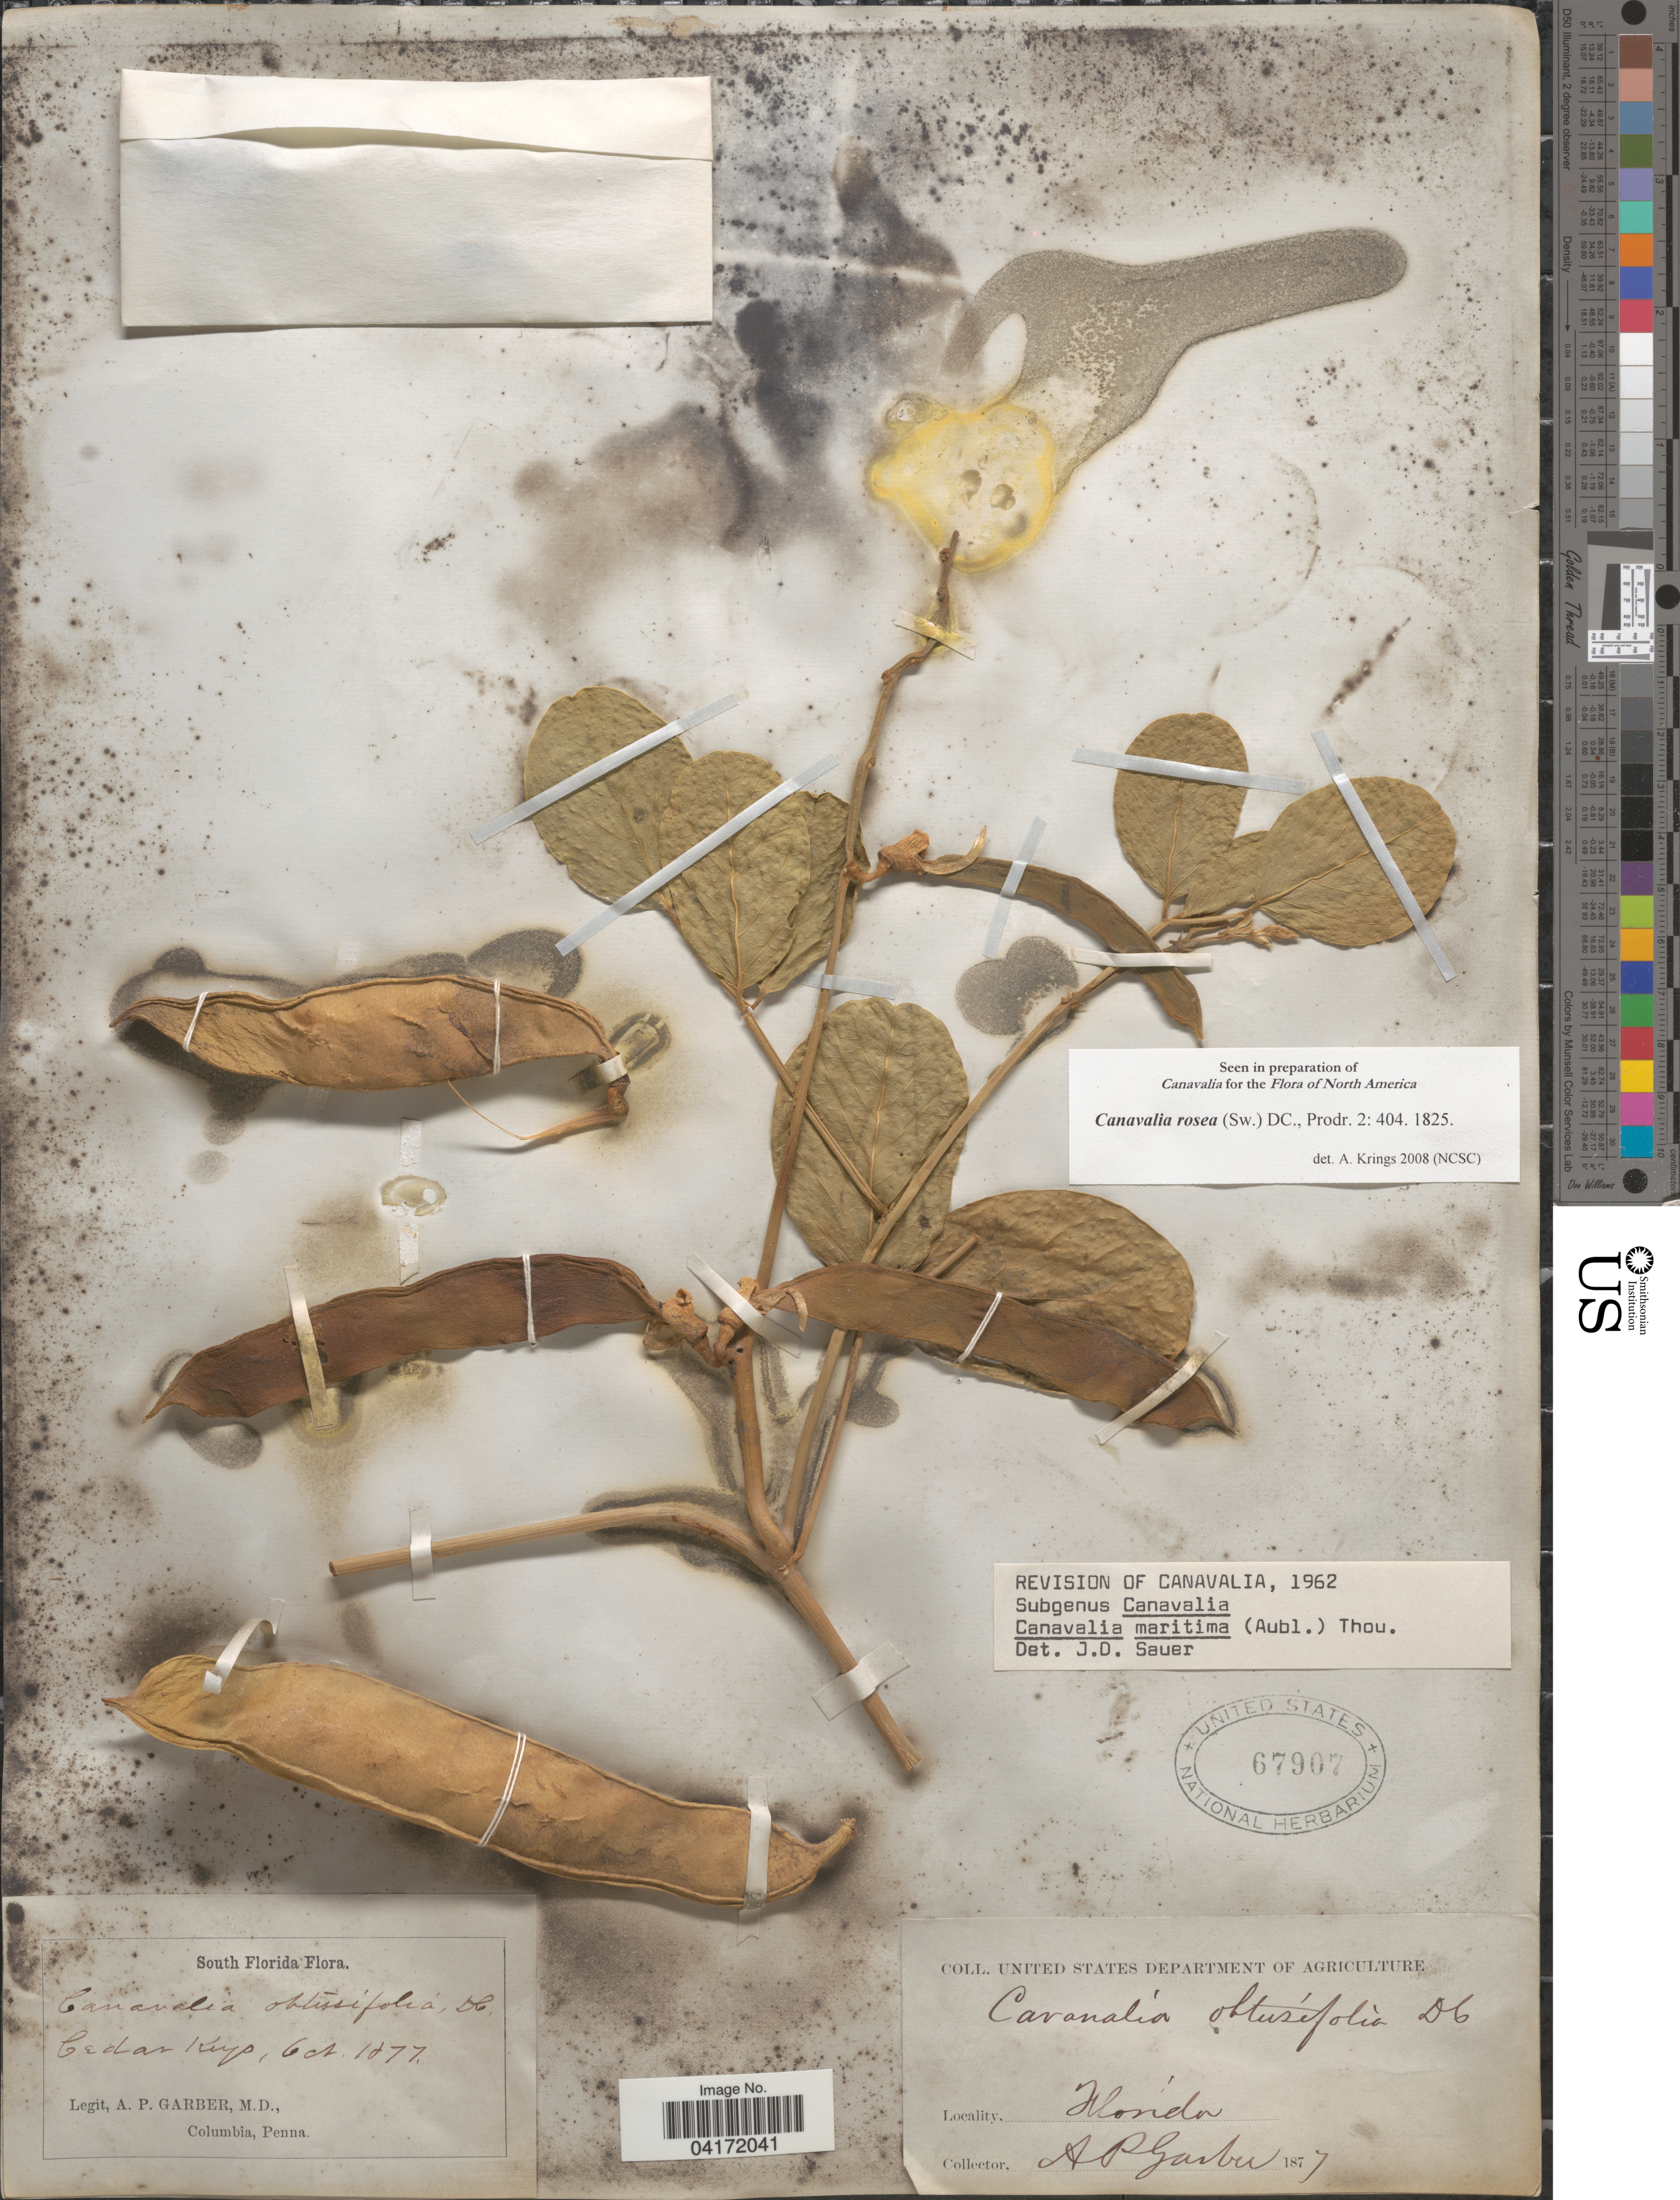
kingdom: Plantae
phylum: Tracheophyta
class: Magnoliopsida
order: Fabales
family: Fabaceae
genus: Canavalia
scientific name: Canavalia rosea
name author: (Sw.) DC.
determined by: Krings, A.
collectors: A. P. Garber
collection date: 1877-10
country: United States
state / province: Florida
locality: South Florida. Cedar Keys.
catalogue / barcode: US 67907